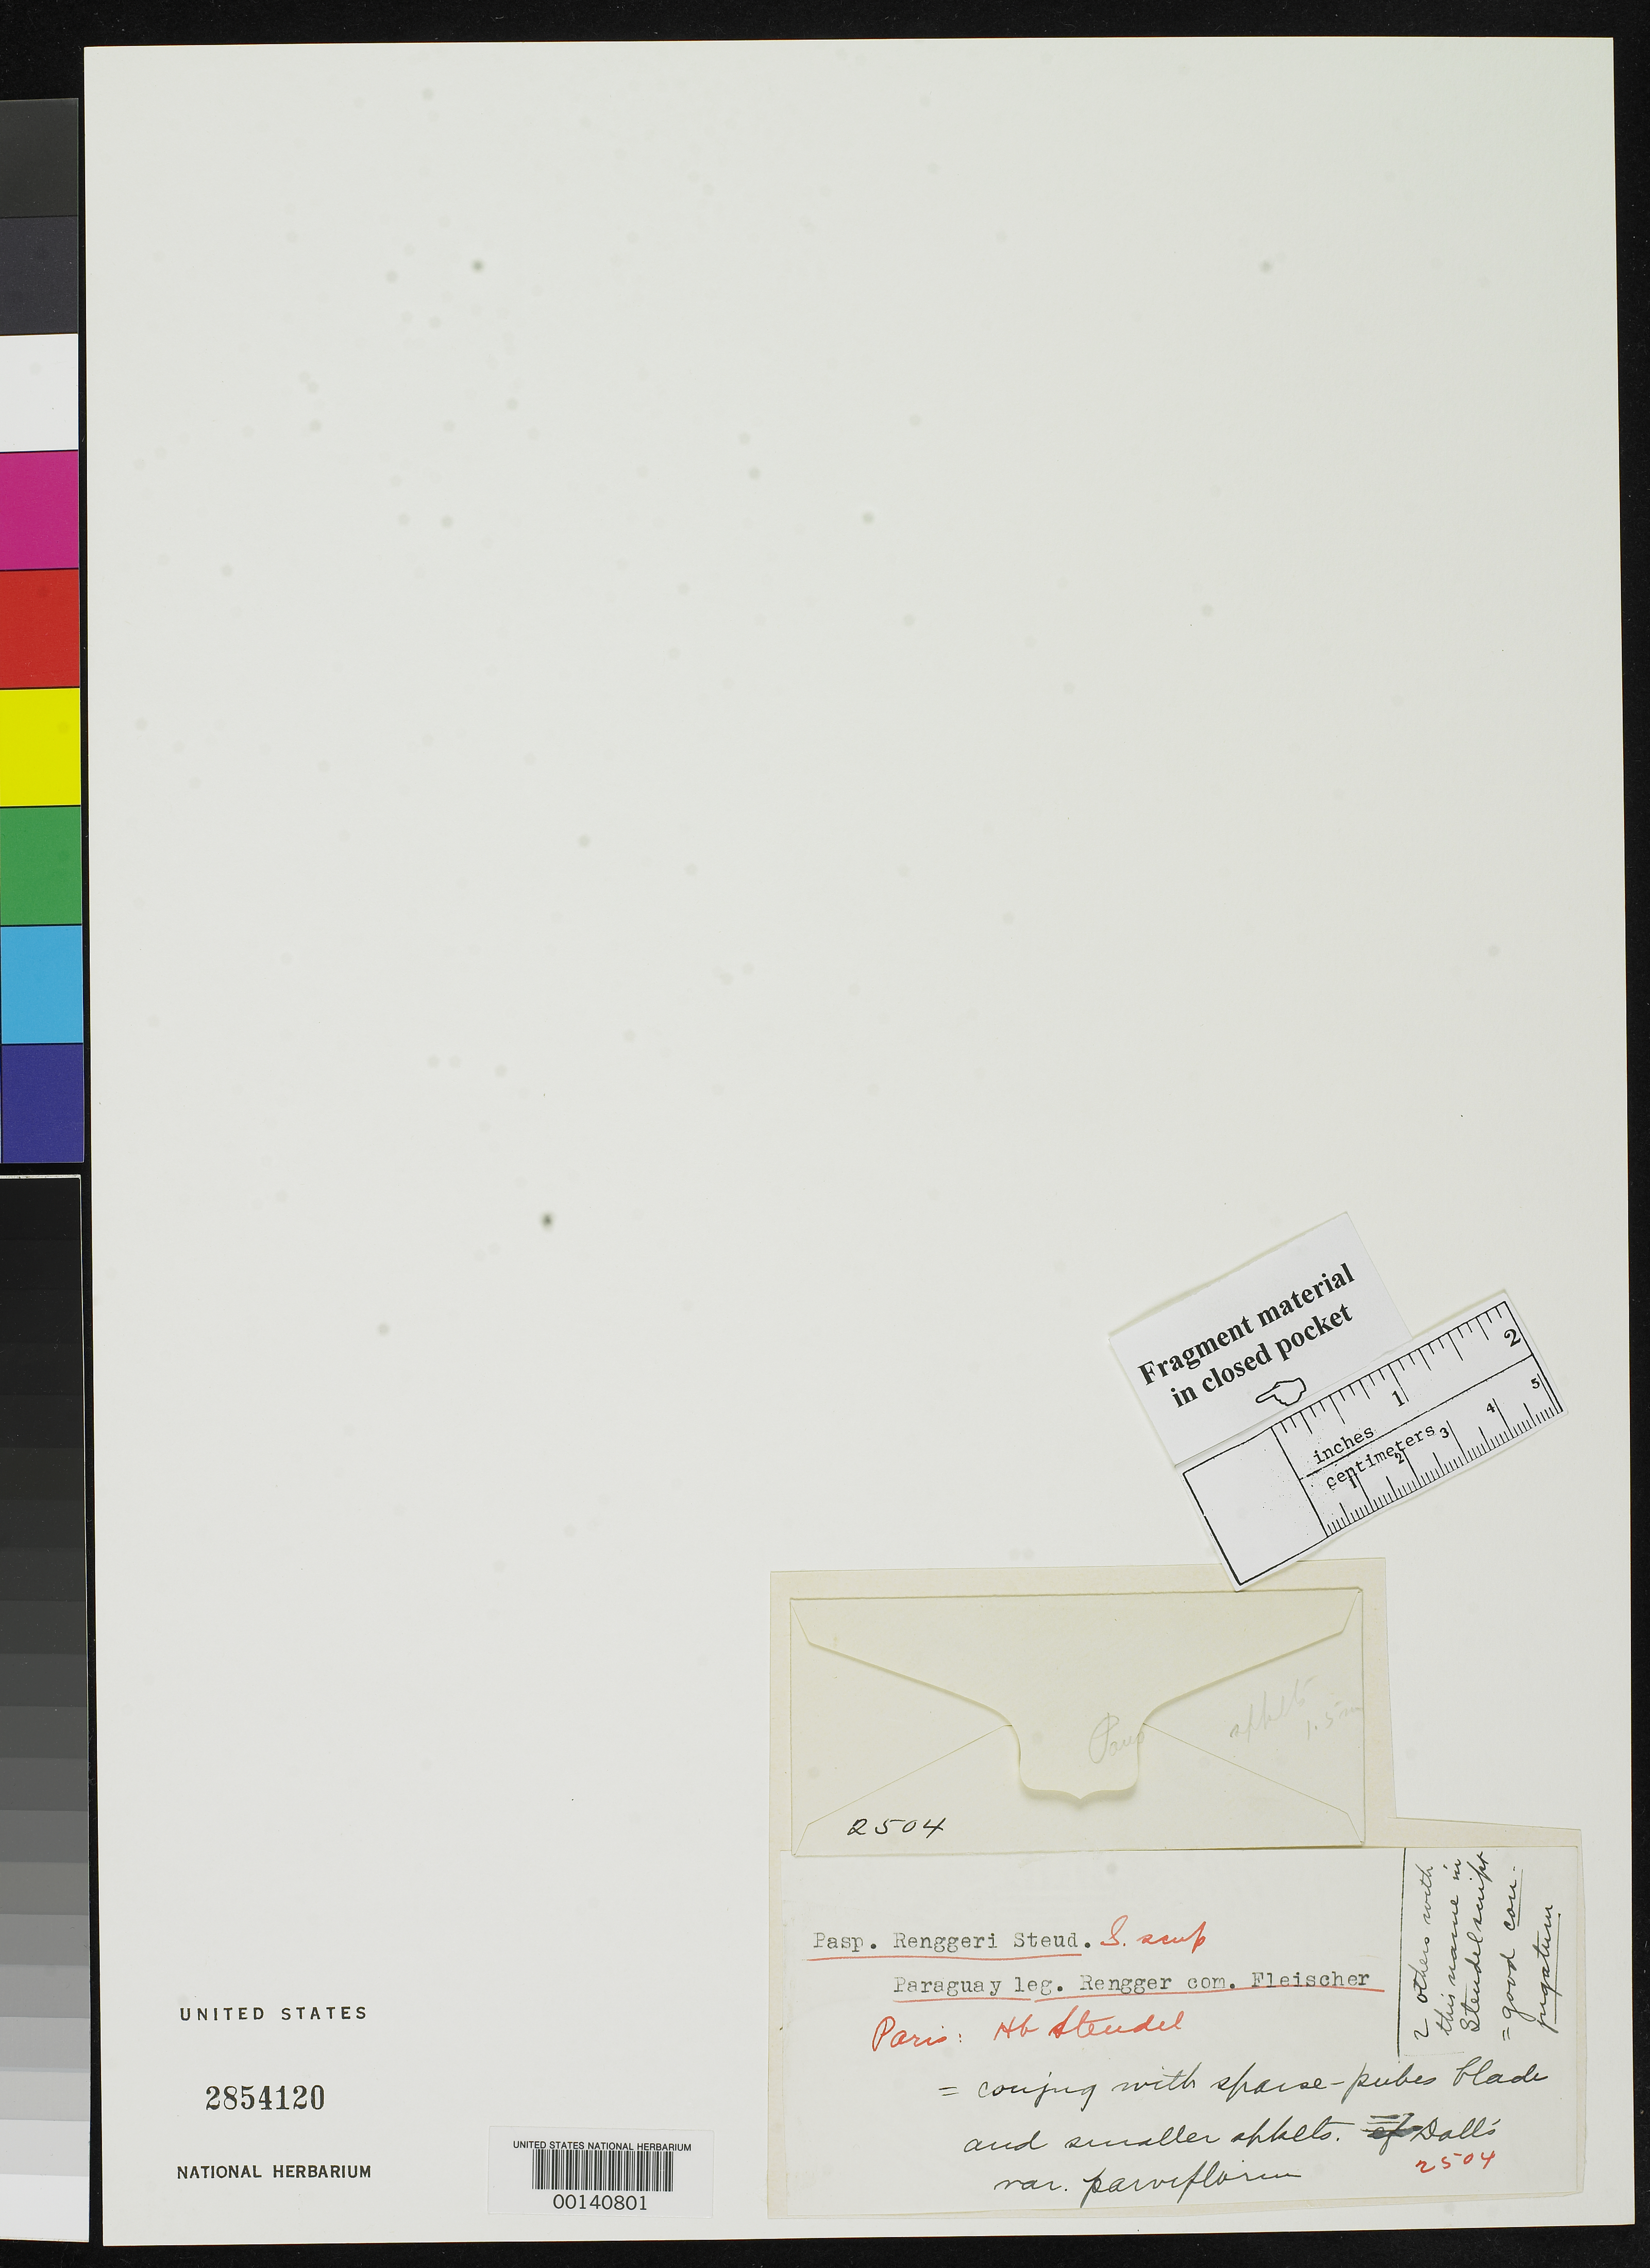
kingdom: Plantae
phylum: Tracheophyta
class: Liliopsida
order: Poales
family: Poaceae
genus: Paspalum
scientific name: Paspalum renggeri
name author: Steud.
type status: Type Fragment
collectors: J. Rengger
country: Paraguay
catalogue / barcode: US 2854120